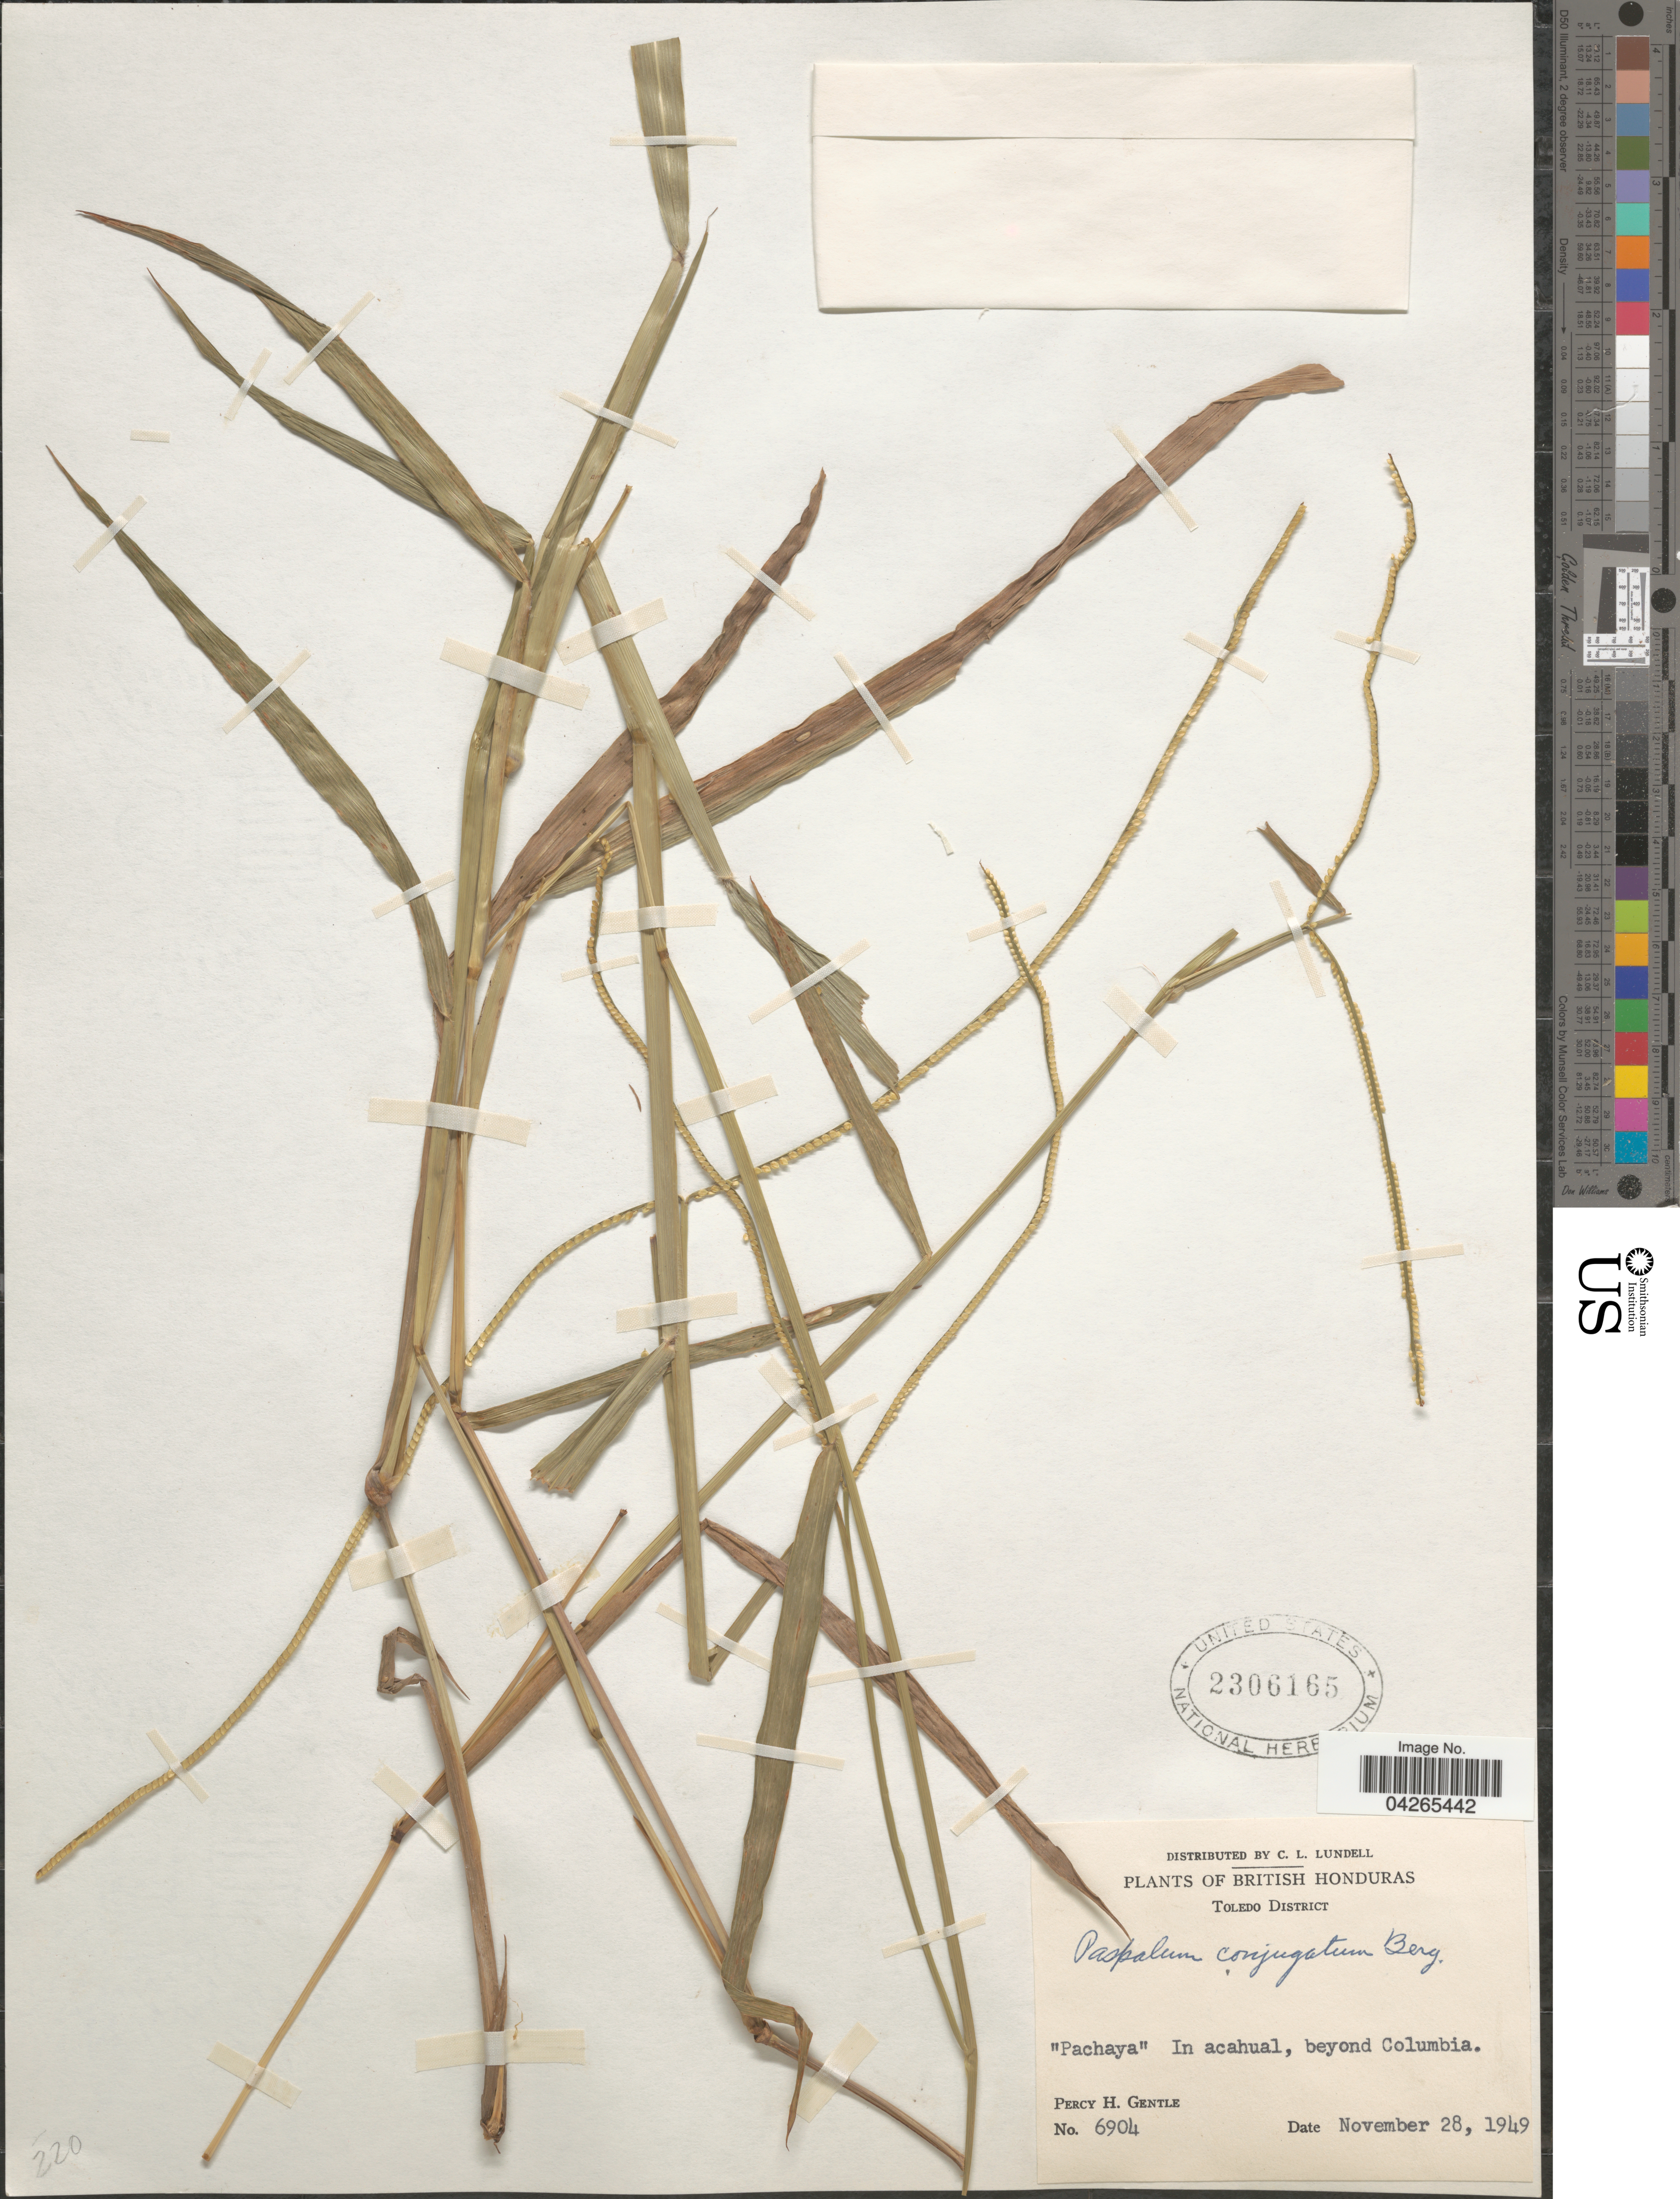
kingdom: Plantae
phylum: Tracheophyta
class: Liliopsida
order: Poales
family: Poaceae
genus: Paspalum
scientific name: Paspalum conjugatum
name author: P.J. Bergius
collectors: P. H. Gentle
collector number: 6904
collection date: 1949-11-28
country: Belize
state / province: Toledo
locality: British Honduras. Toledo District. "Pachaya". In acahual, beyond Columbia.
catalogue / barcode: US 2306165